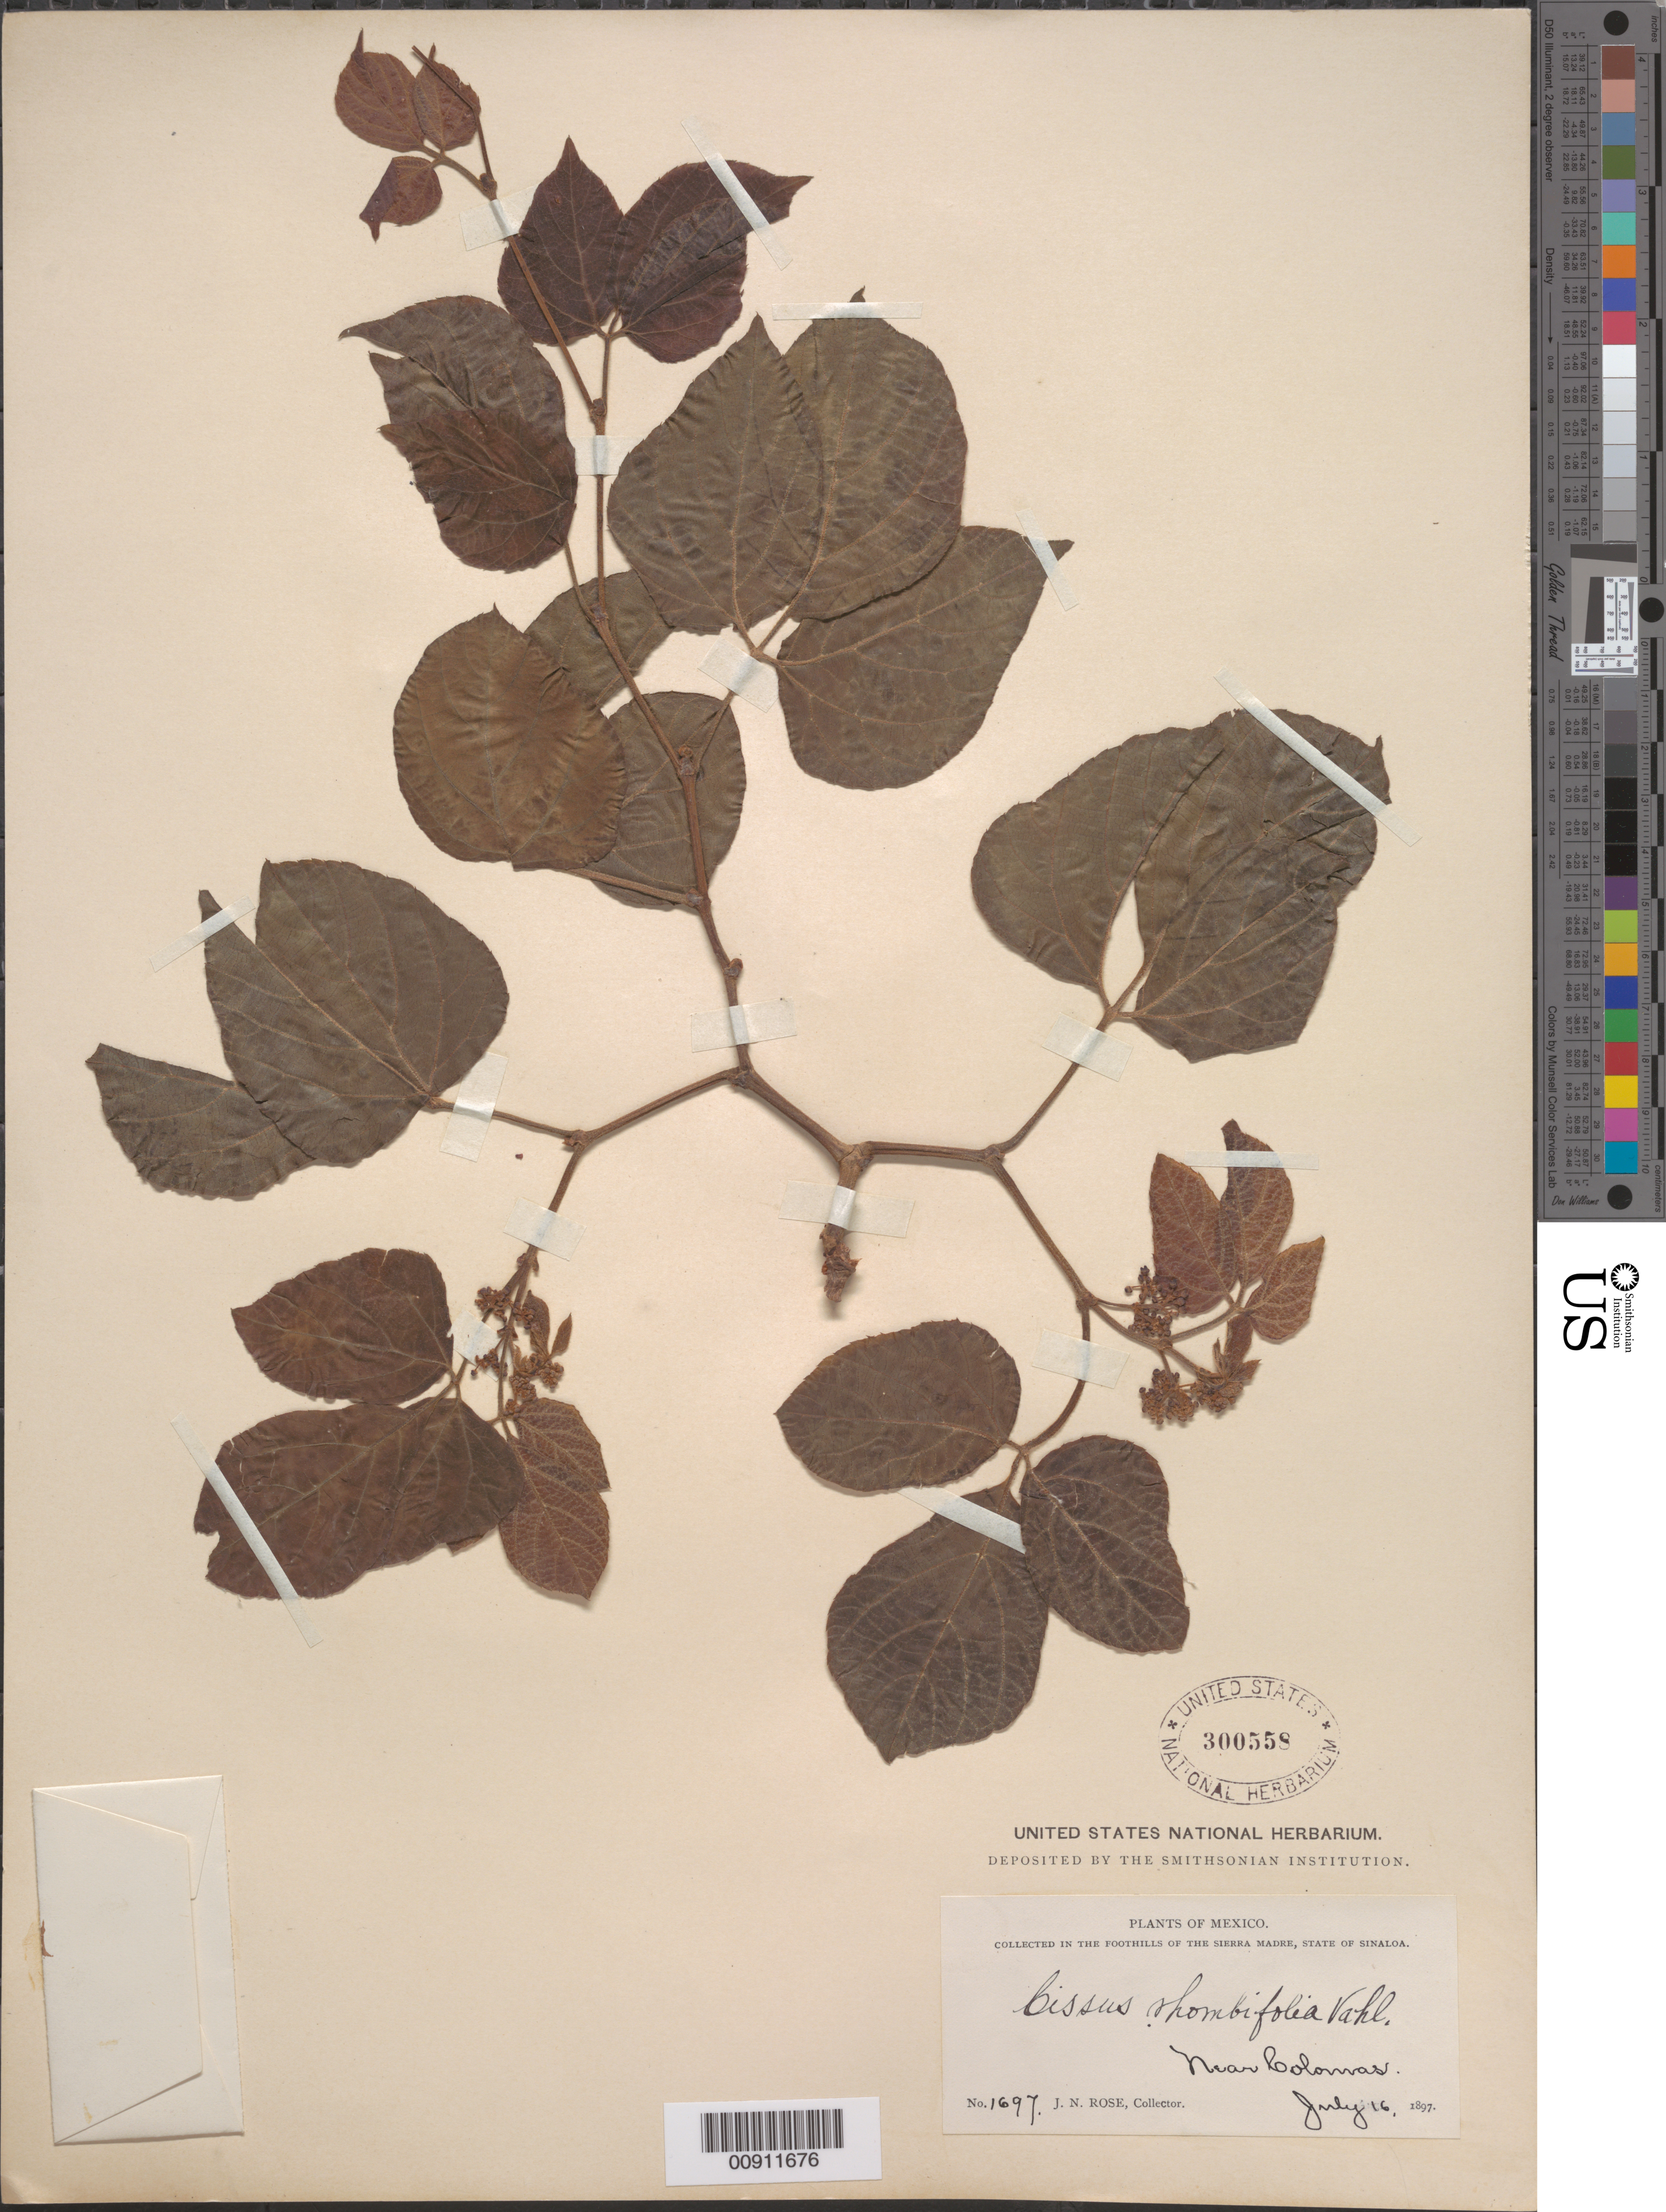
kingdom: Plantae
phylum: Tracheophyta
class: Magnoliopsida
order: Vitales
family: Vitaceae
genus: Cissus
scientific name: Cissus rhombifolia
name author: Vahl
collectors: J. N. Rose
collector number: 1697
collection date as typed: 16 Jul 1897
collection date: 1897-07-16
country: Mexico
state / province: Sinaloa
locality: Near Colomas. In the foothills of the Sierra Madre, State of Sinaloa.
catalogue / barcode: US 300558